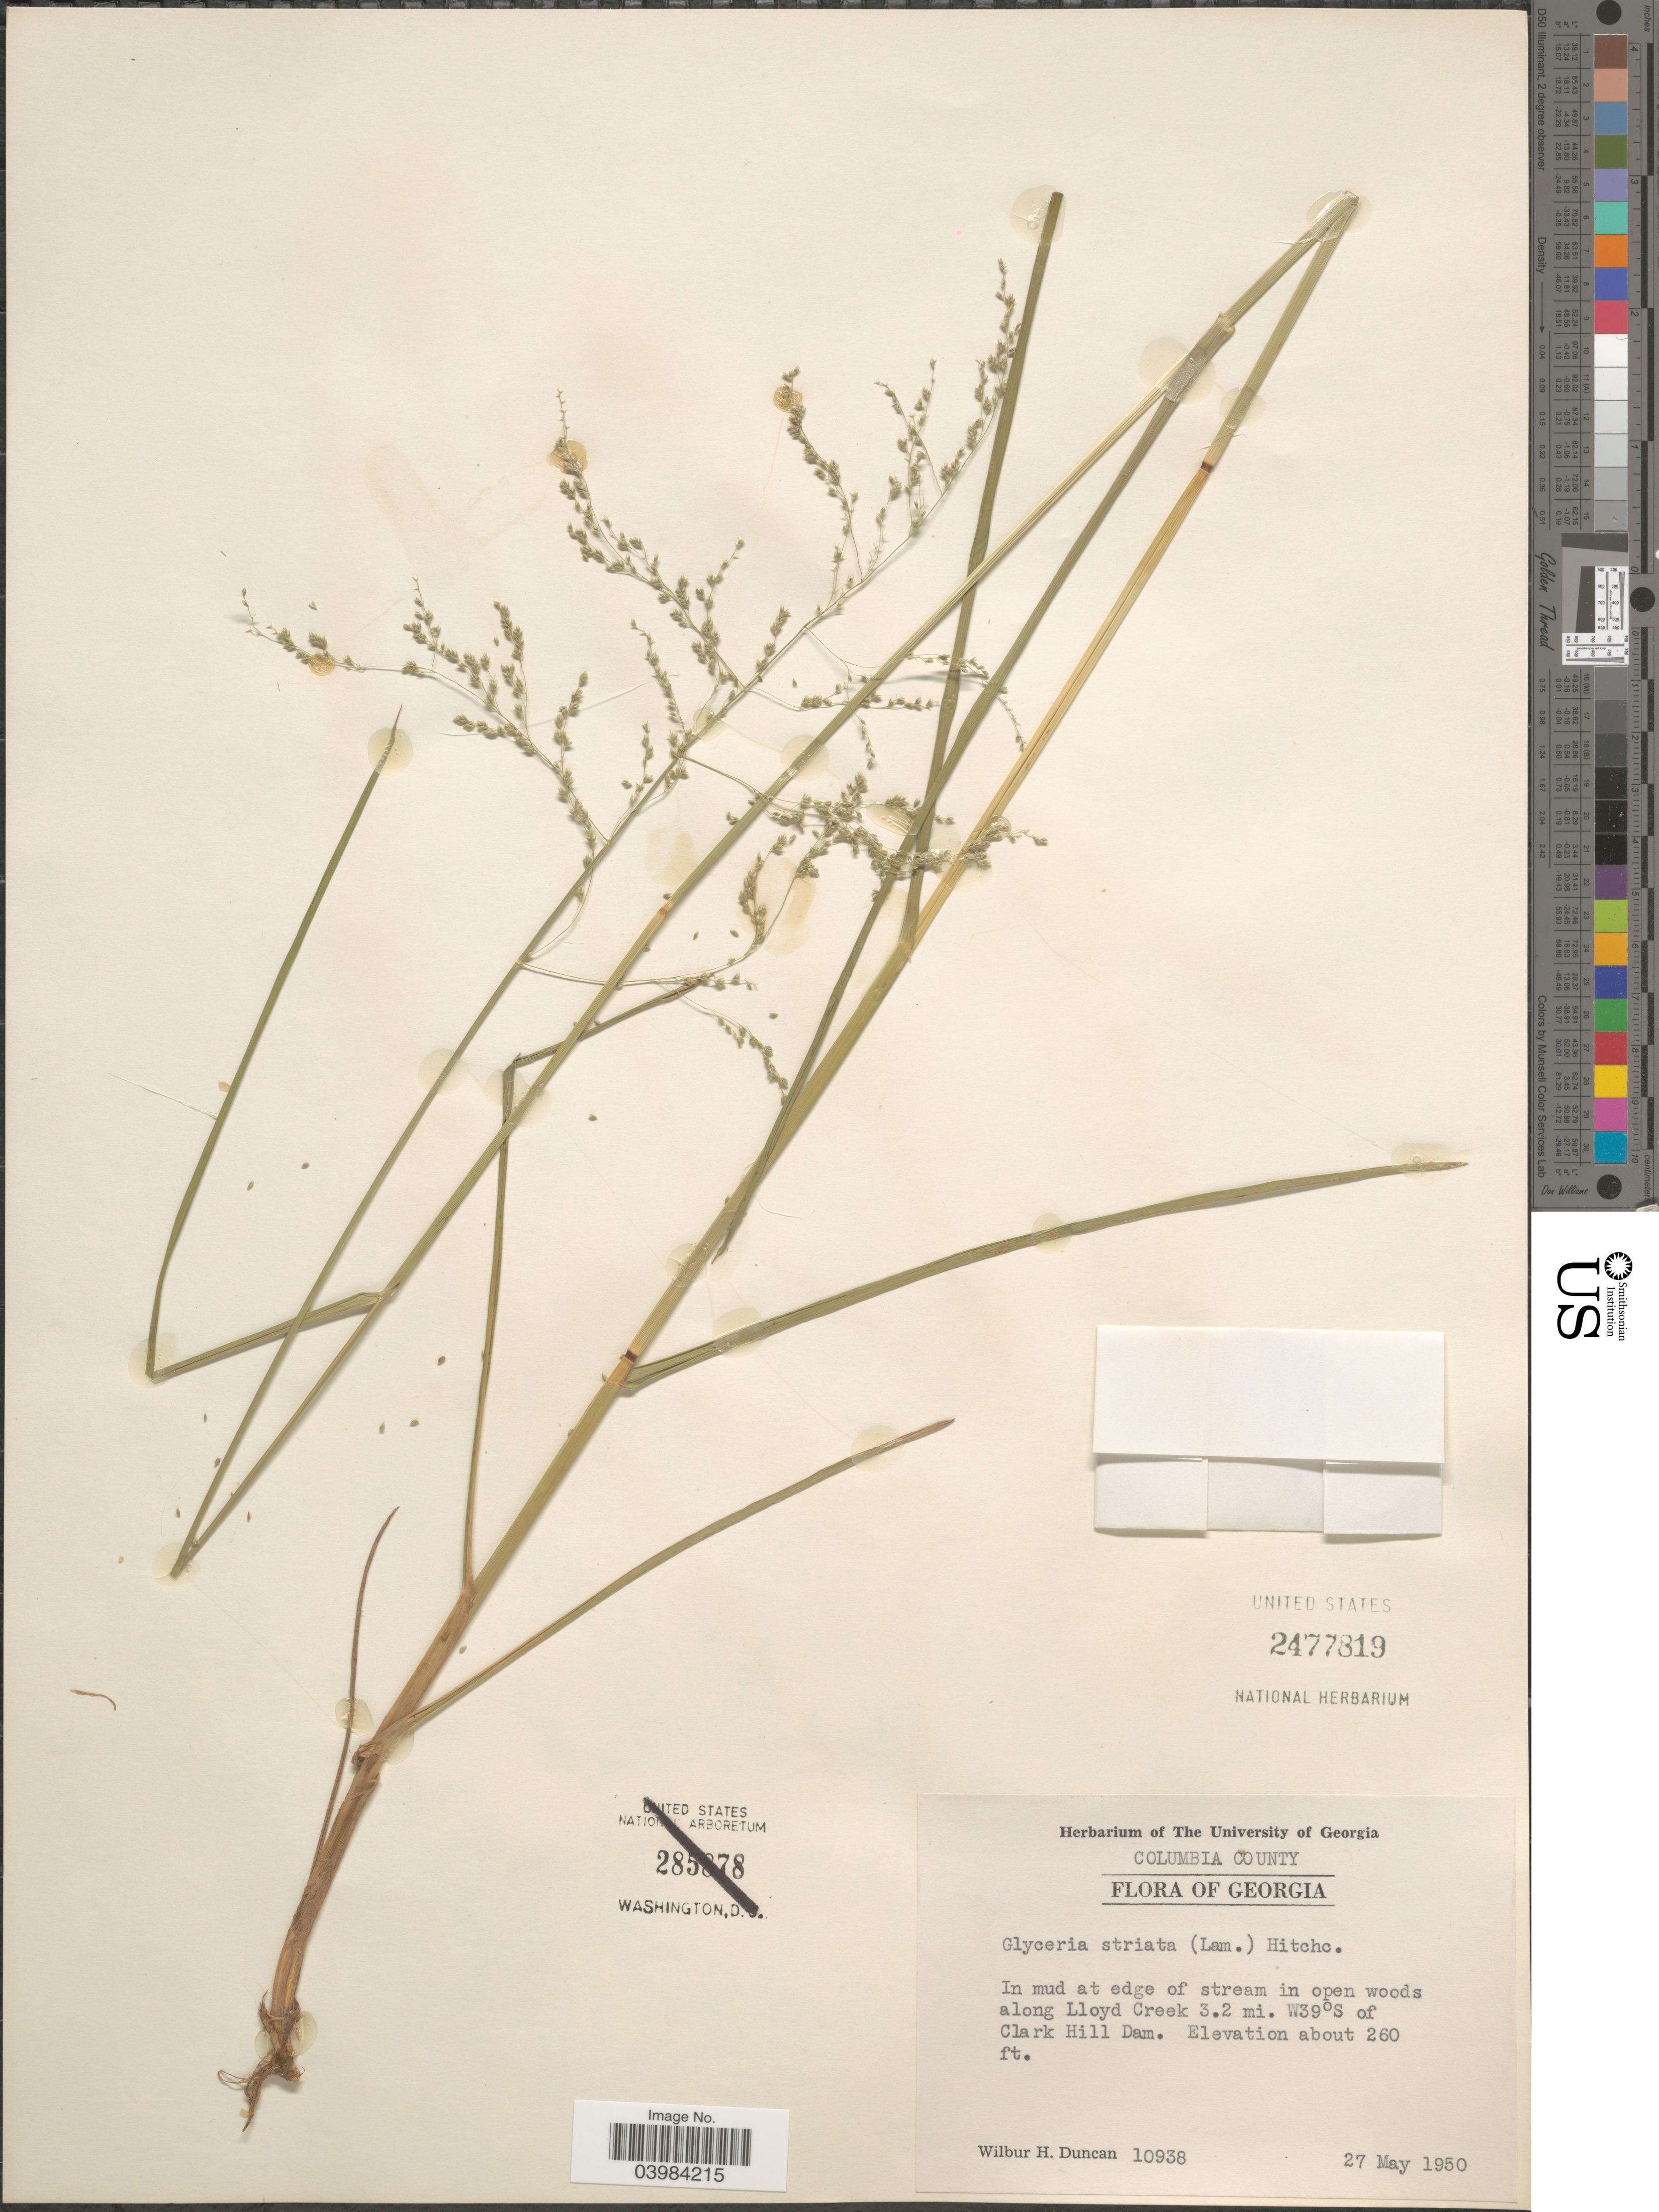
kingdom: Plantae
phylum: Tracheophyta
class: Liliopsida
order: Poales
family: Poaceae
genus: Glyceria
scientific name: Glyceria striata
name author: (Lam.) Hitchc.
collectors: W. H. Duncan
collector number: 10938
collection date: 1950-05-27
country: United States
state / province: Georgia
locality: Columbia County. In mud at edge of stream in open woods along Lloyd Creek 3.2 mi. W39°S of Clark Hill Dam.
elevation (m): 79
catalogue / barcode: US 2477819